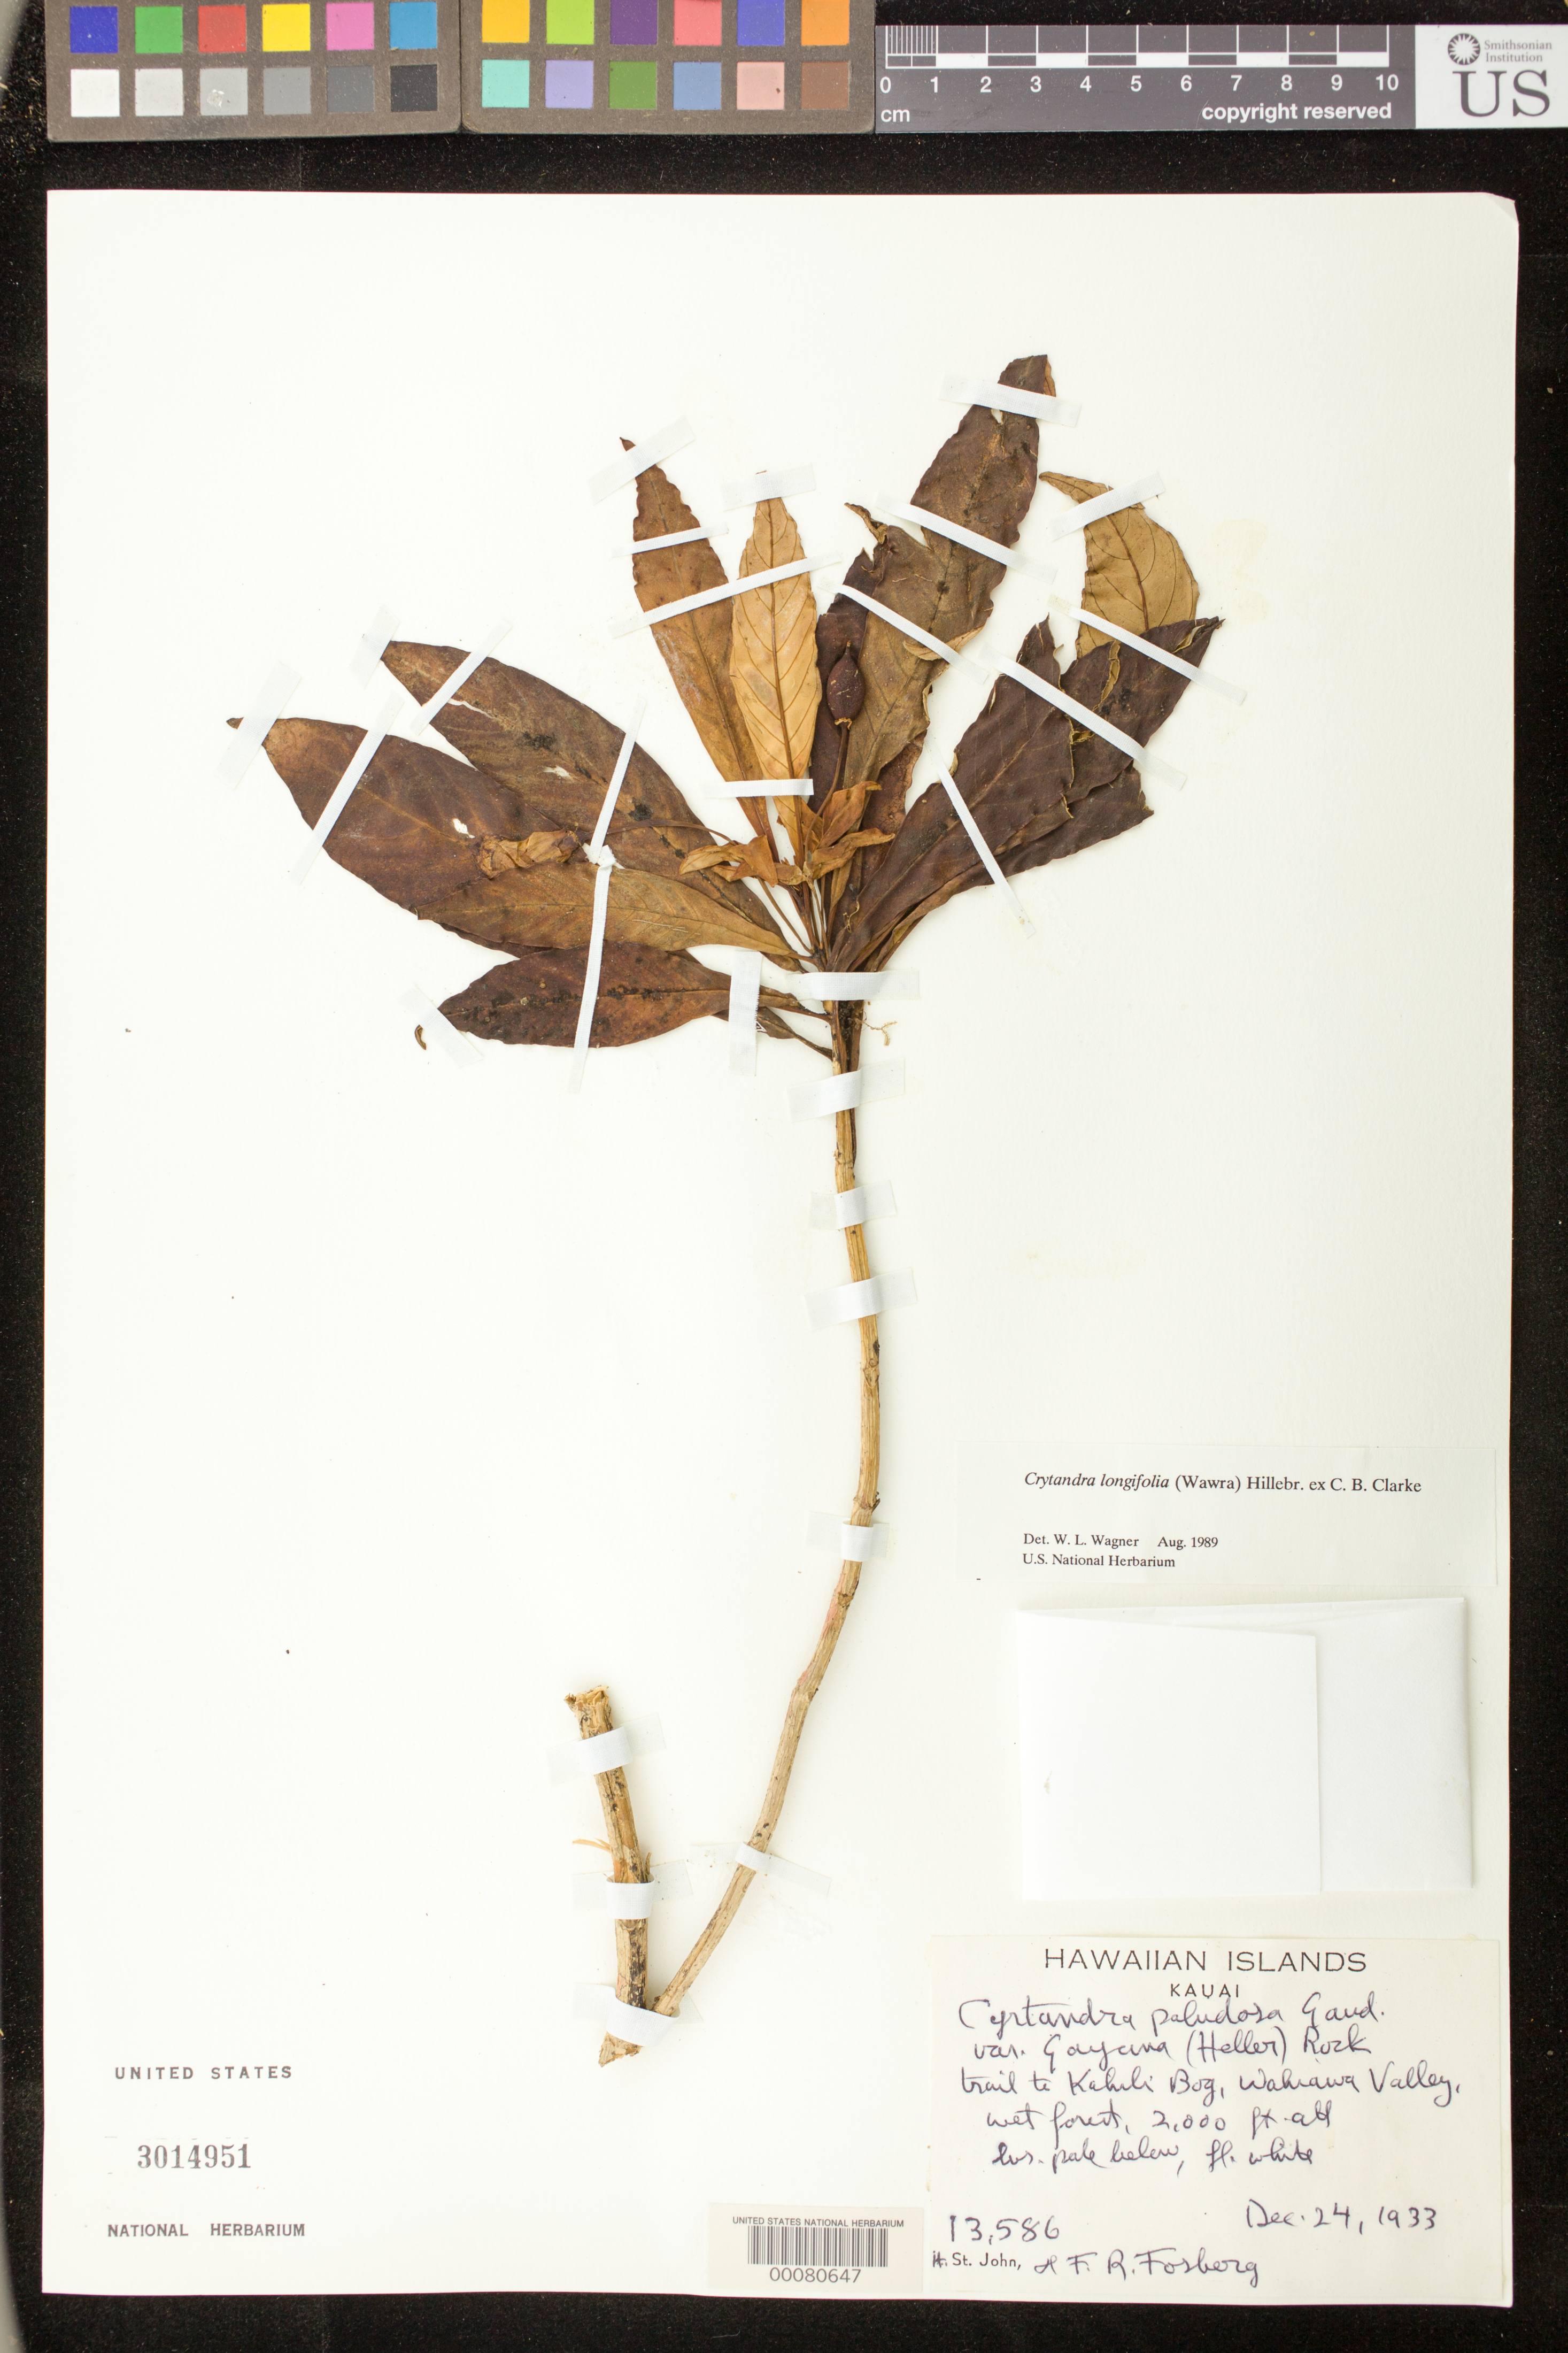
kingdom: Plantae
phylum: Tracheophyta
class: Magnoliopsida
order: Lamiales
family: Gesneriaceae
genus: Cyrtandra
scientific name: Cyrtandra longifolia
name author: (Wawra) Hillebr. ex C.B. Clarke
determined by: Wagner, W. L., (BOT), Smithsonian Institution - National Museum of Natural History (UNITED STATES)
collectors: H. St. John & F. R. Fosberg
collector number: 13586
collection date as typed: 24 Dec 1933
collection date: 1933-12-24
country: United States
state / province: Hawaii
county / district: Kauai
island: Kaua'i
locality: Trail to Kahili bog, Wahiawa Valley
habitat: Wet forest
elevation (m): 610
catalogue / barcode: US 3014951